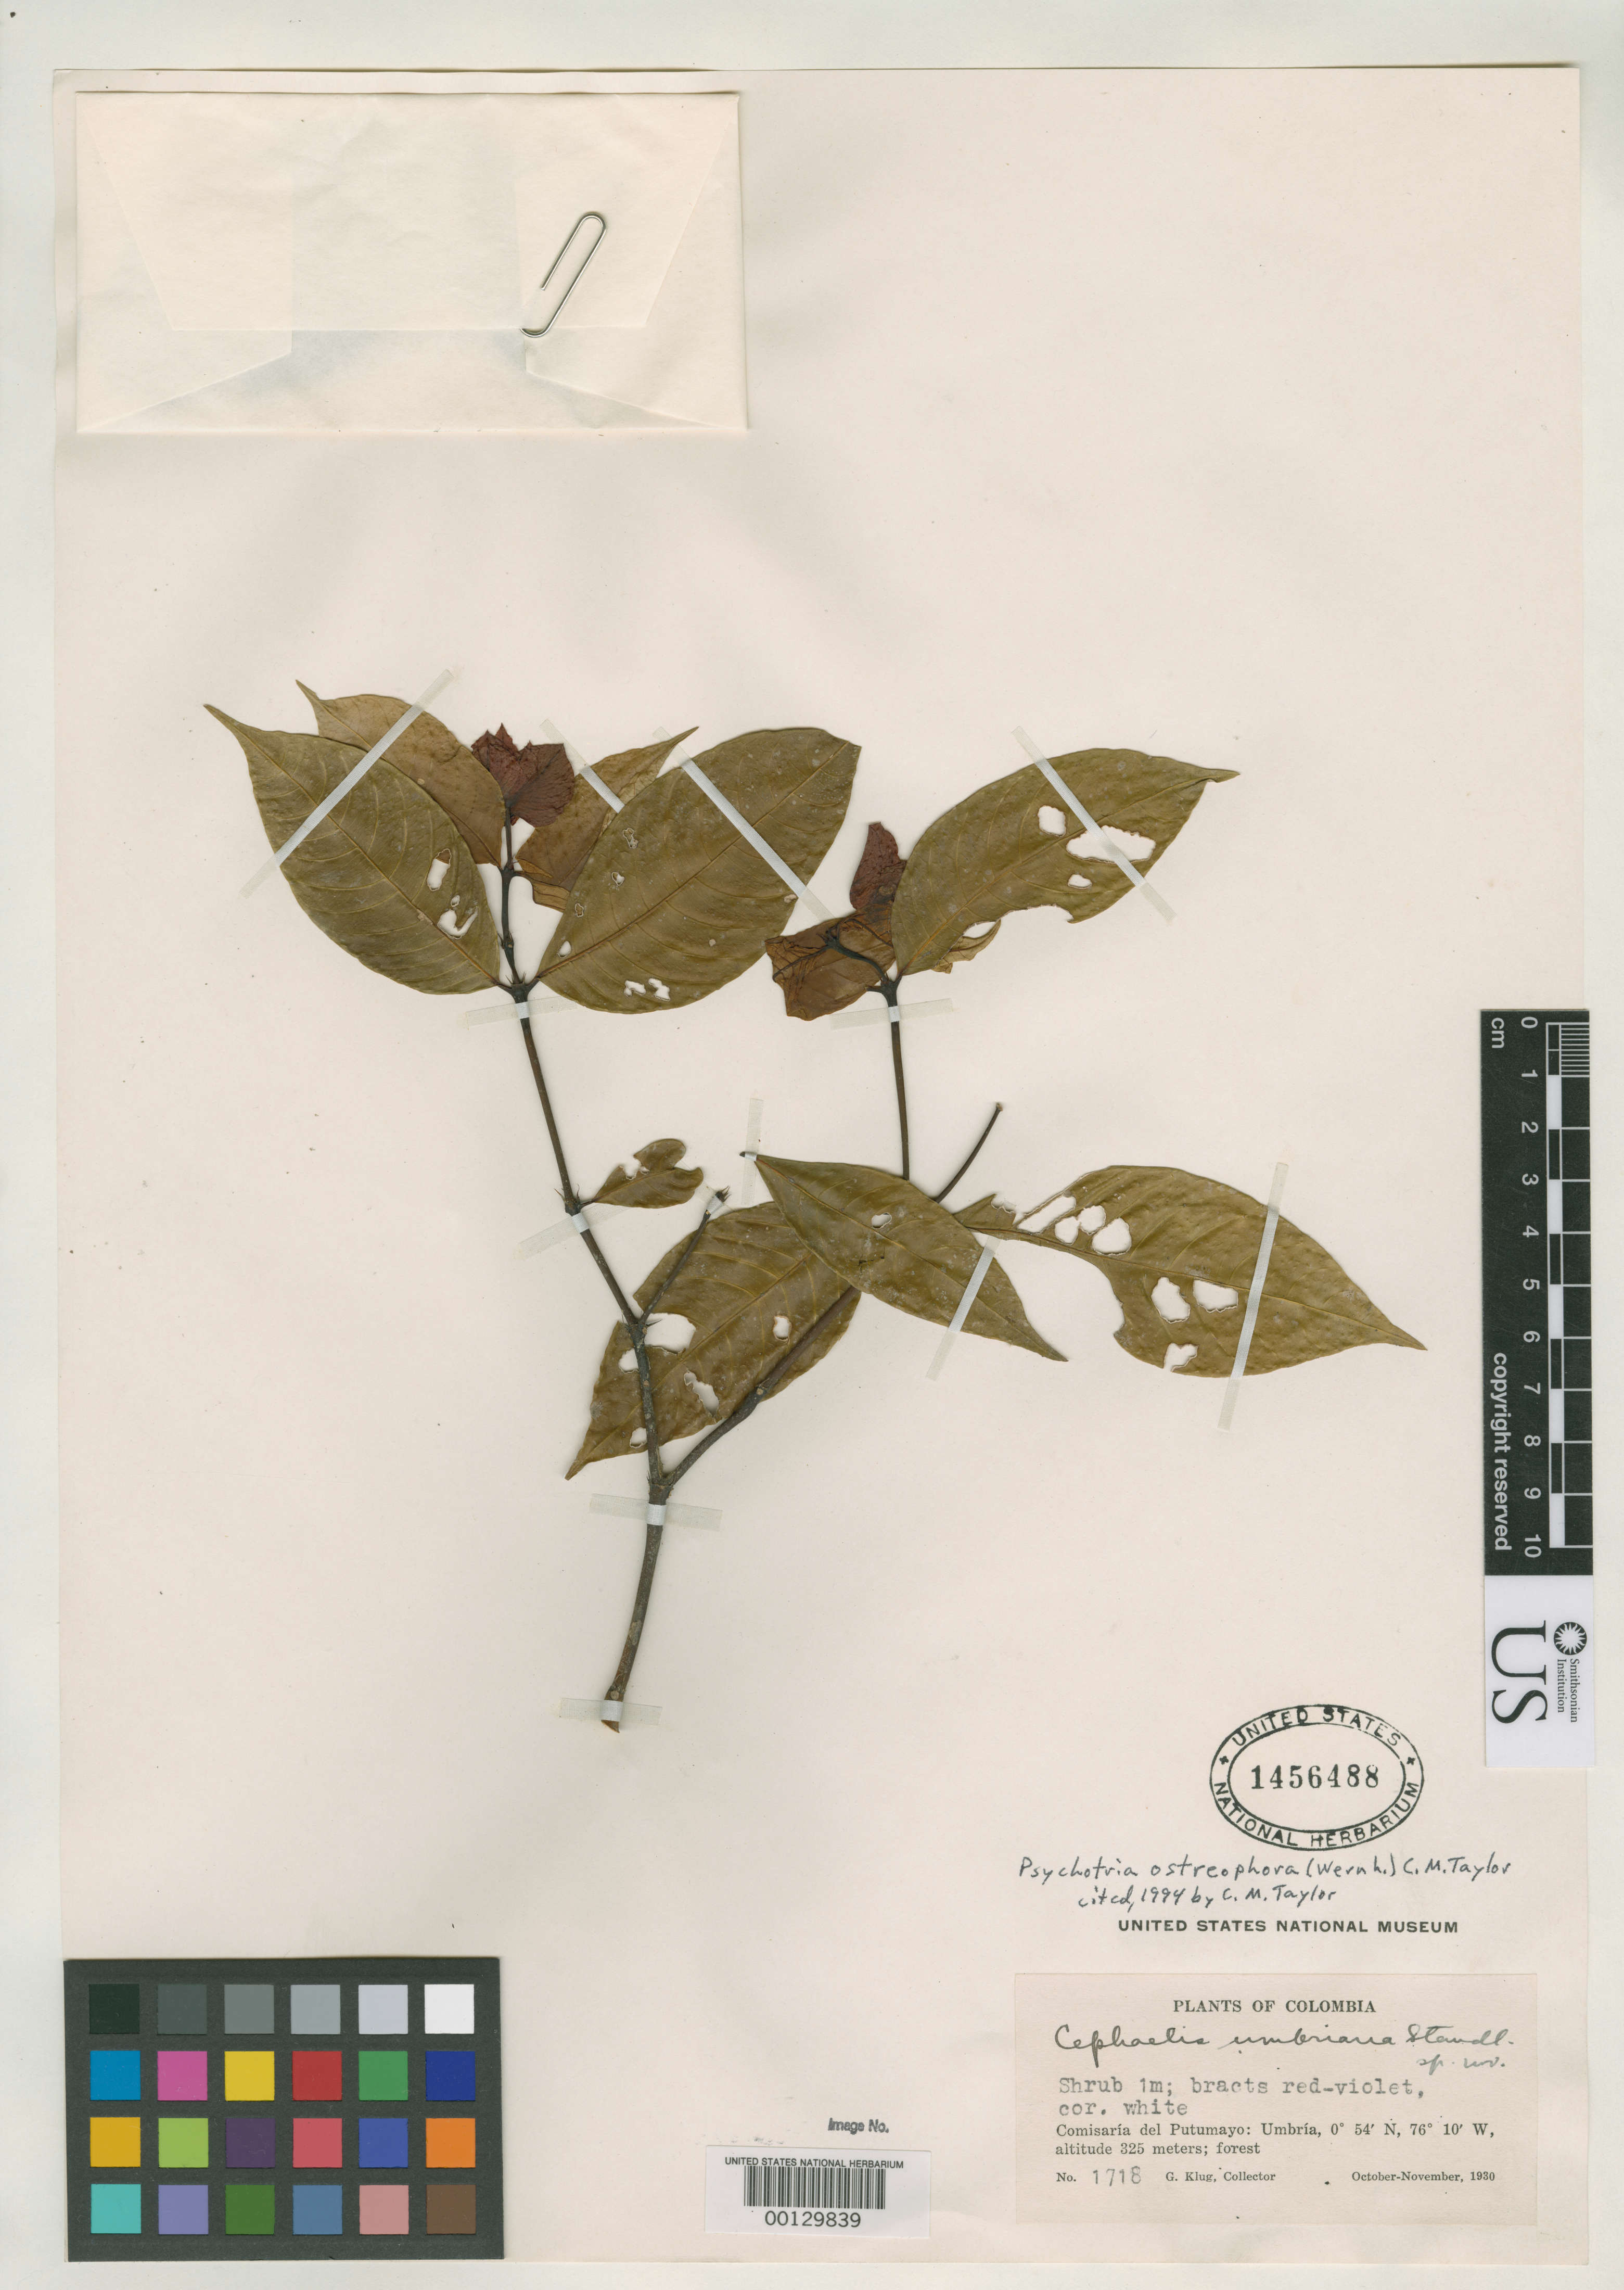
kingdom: Plantae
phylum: Tracheophyta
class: Magnoliopsida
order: Gentianales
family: Rubiaceae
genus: Cephaelis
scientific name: Cephaelis umbriana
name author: Standl.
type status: Isotype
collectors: G. Klug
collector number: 1718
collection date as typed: Oct 1930 to -- Nov 1930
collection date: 1930-10/1930-11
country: Colombia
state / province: Putumayo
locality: Umbria.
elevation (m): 325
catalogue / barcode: US 1456488